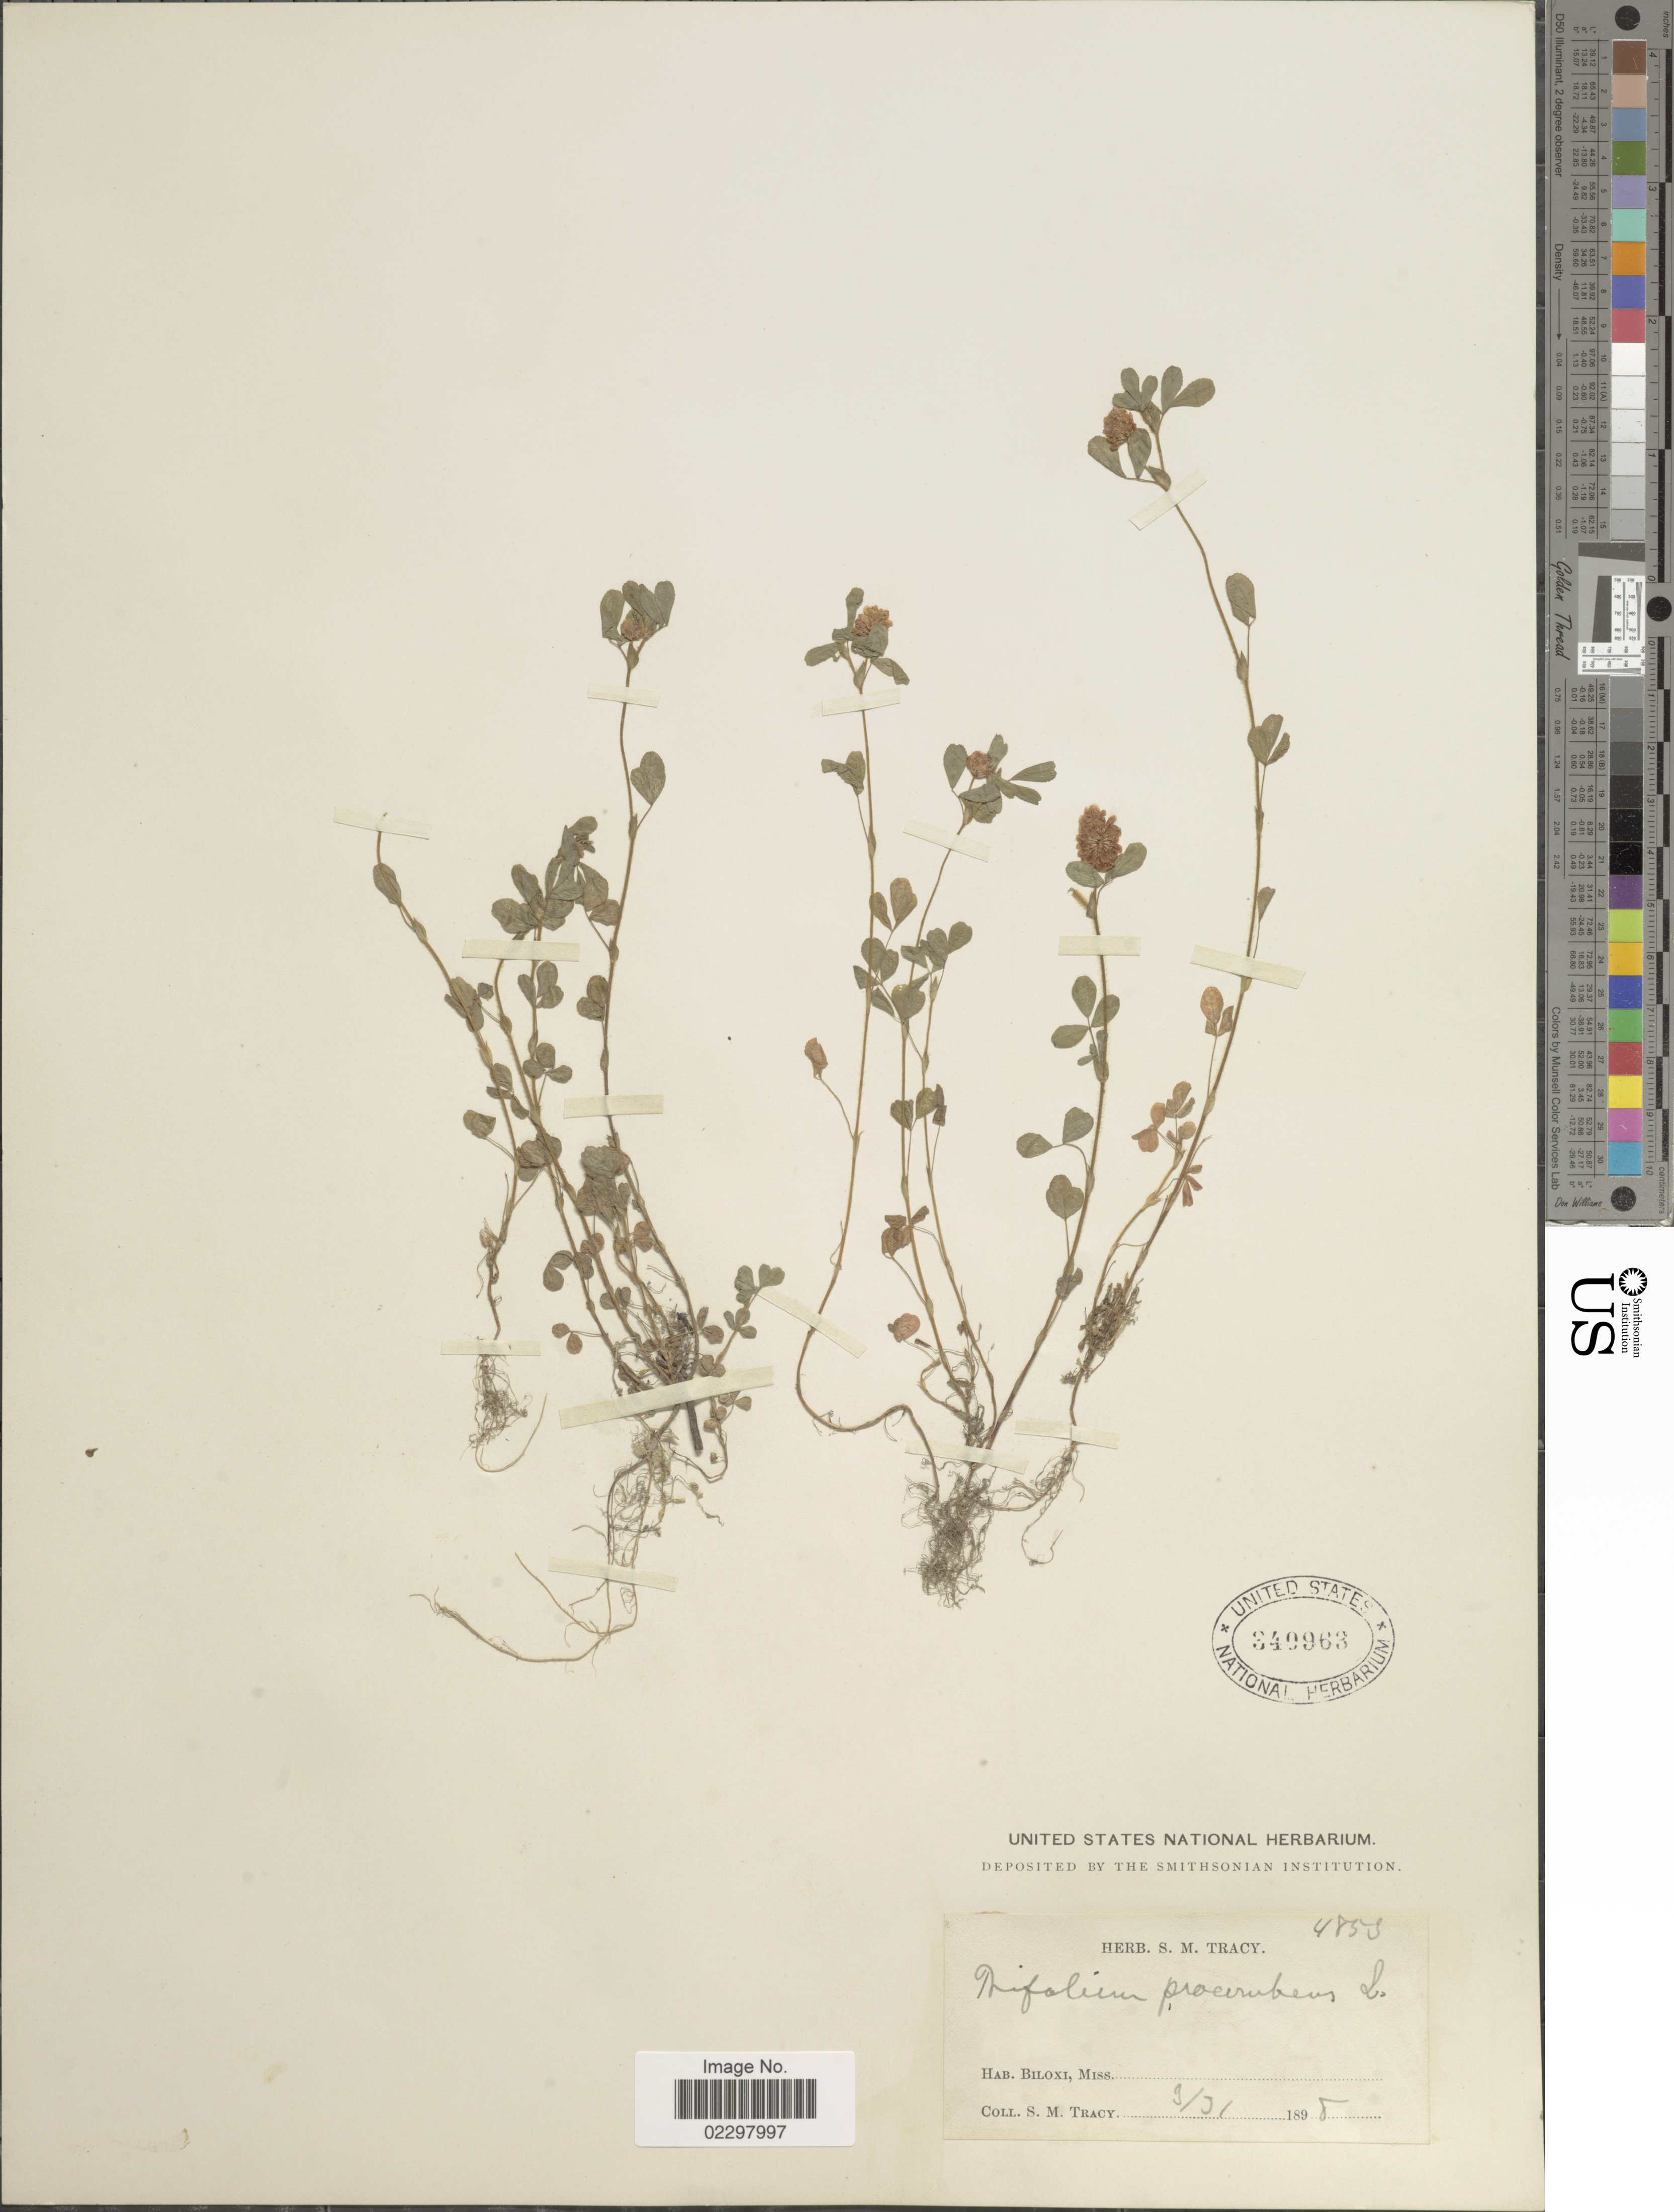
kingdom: Plantae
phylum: Tracheophyta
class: Magnoliopsida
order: Fabales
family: Fabaceae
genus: Trifolium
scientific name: Trifolium procumbens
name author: L.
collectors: S. M. Tracy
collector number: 4853*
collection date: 1898-03-31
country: United States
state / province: Mississippi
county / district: Harrison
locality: Biloxi.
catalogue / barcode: US 349963